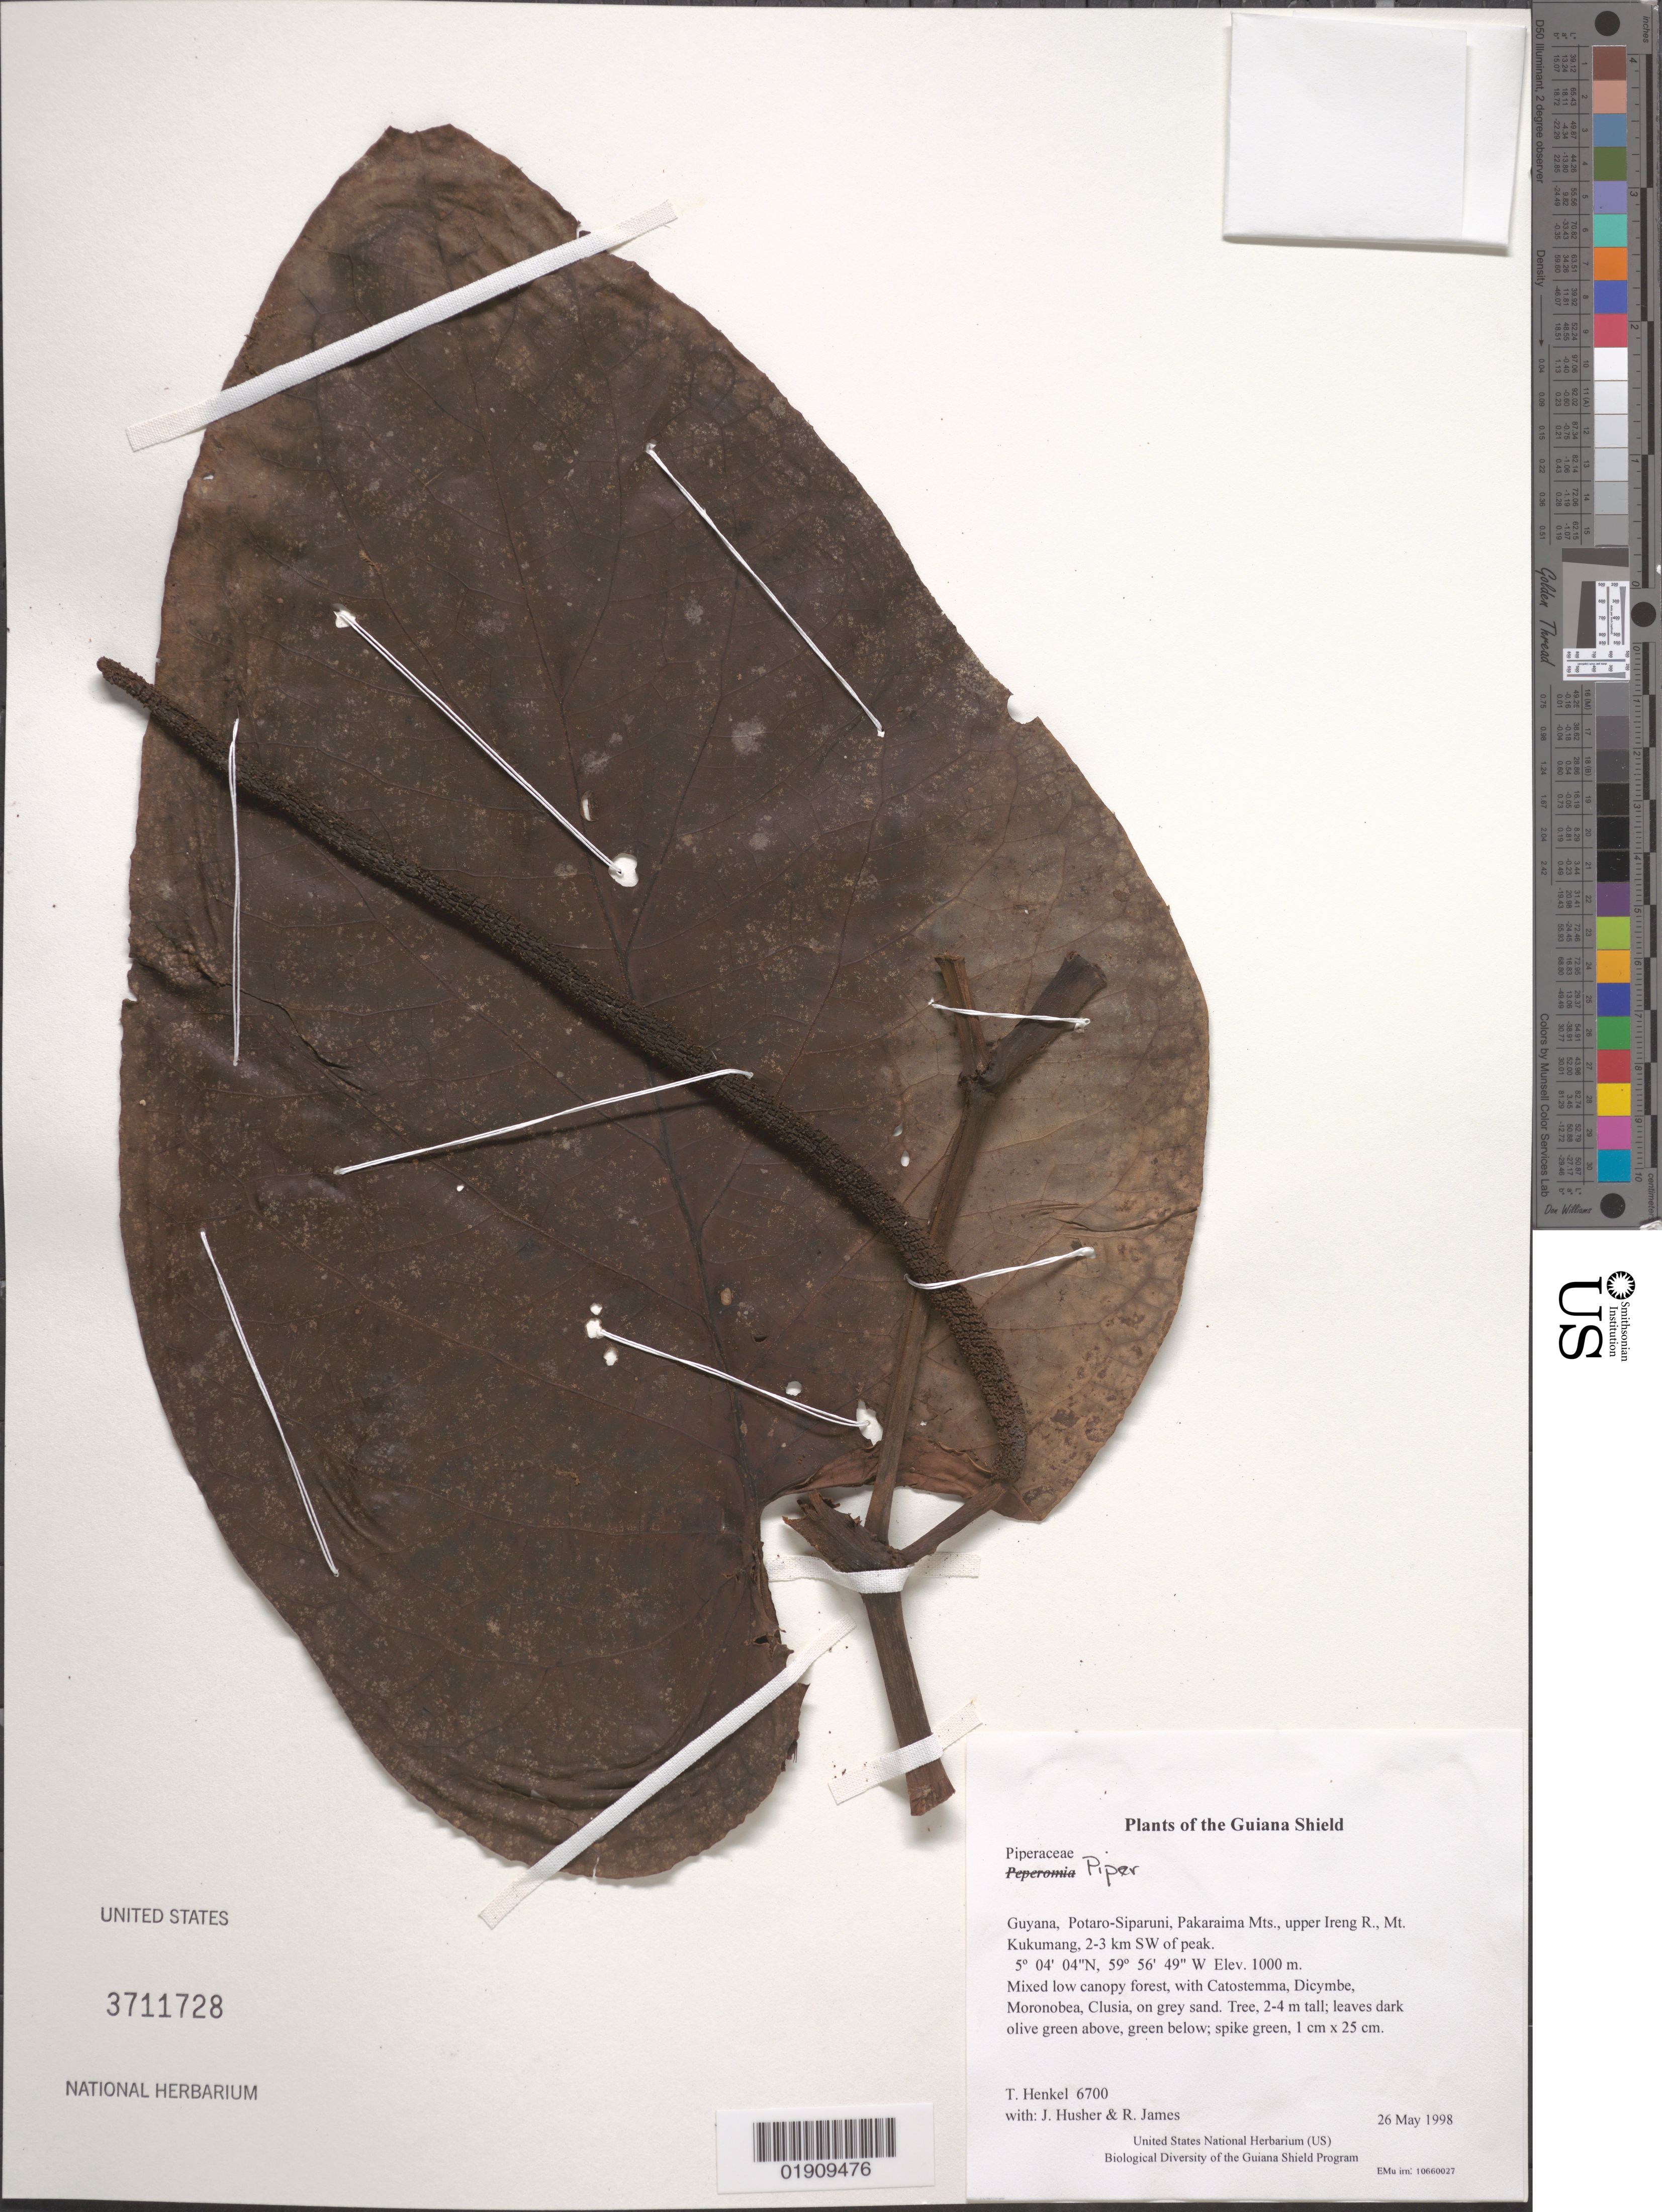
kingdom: Plantae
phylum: Tracheophyta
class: Magnoliopsida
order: Piperales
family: Piperaceae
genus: Piper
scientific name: Piper sp.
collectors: T. Henkel, J. Husher & R. James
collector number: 6700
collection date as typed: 26 May 1998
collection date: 1998-05-26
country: Guyana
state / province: Potaro-Siparuni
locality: Pakaraima Mts., upper Ireng R., Mt. Kukumang, 2-3 km SW of peak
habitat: Mixed low canopy forest, with Catostemma, Dicymbe, Moronobea, Clusia, on grey sand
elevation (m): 1000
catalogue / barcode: US 3711728